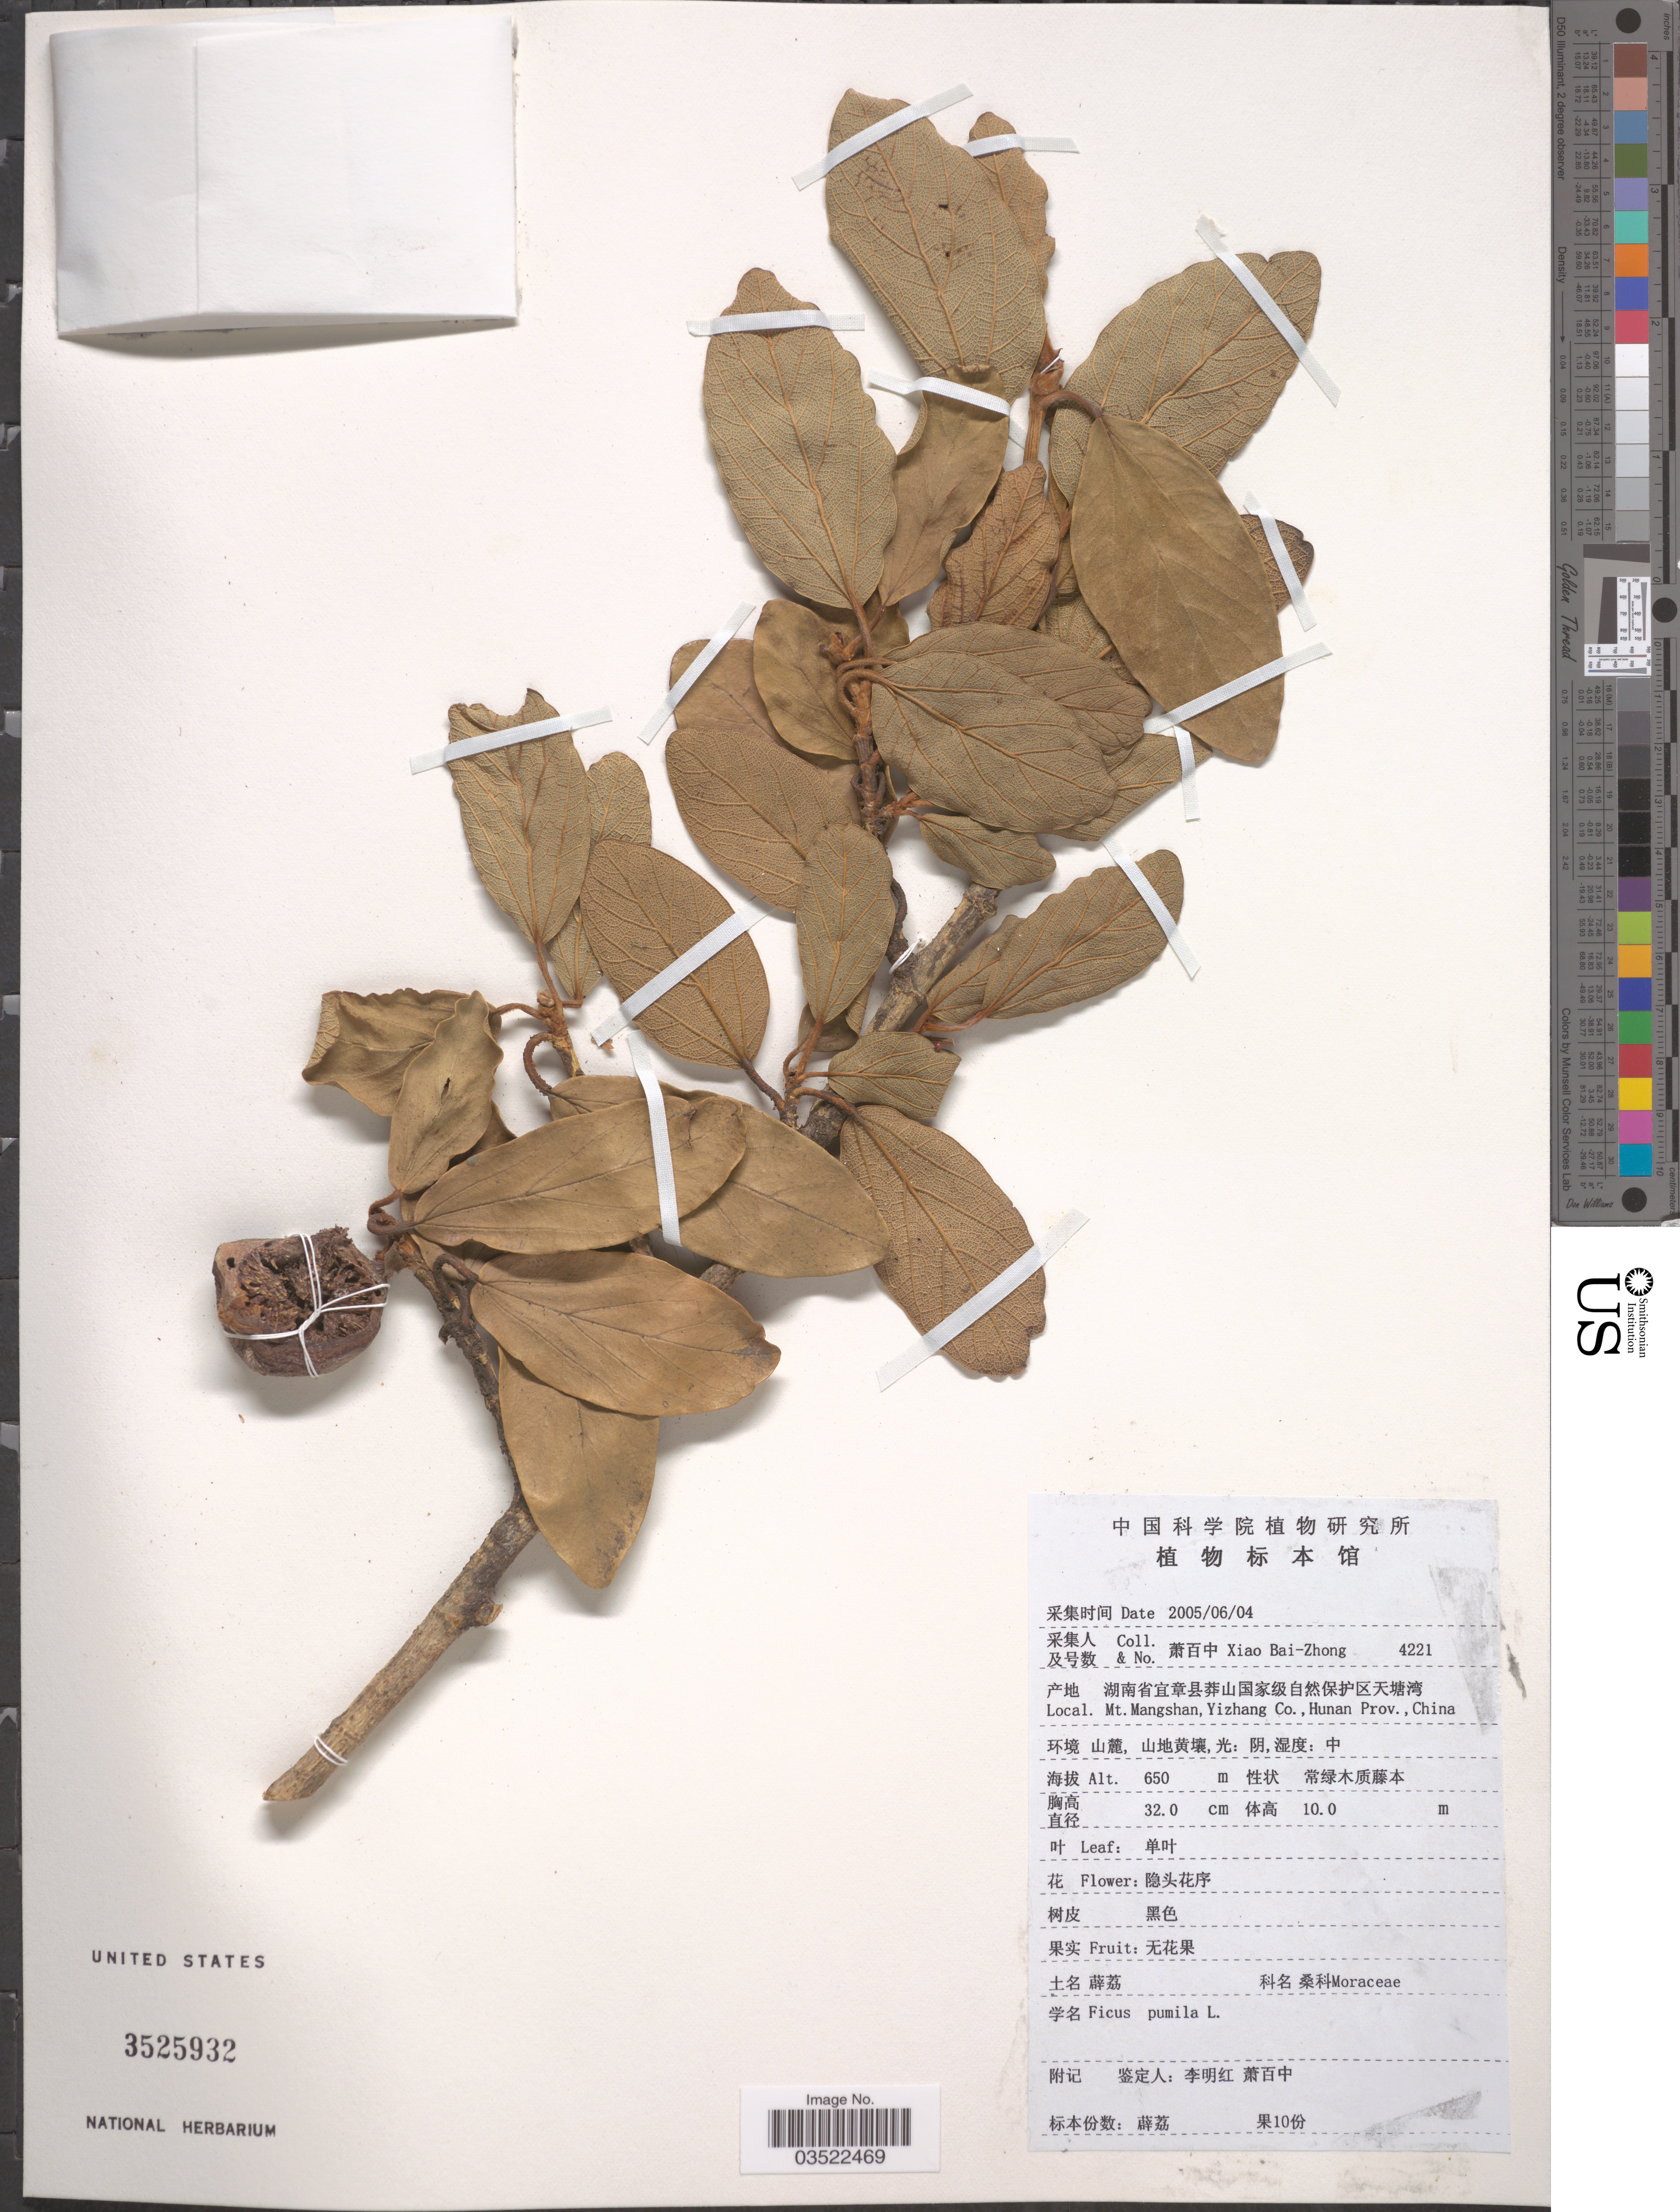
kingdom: Plantae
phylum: Tracheophyta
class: Magnoliopsida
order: Rosales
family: Moraceae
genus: Ficus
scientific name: Ficus pumila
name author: L.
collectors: B. Z. Xiao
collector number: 4221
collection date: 2005-06-04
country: China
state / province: Hunan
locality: Mt. Mangshan, Yizhang Co.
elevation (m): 650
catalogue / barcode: US 3525932